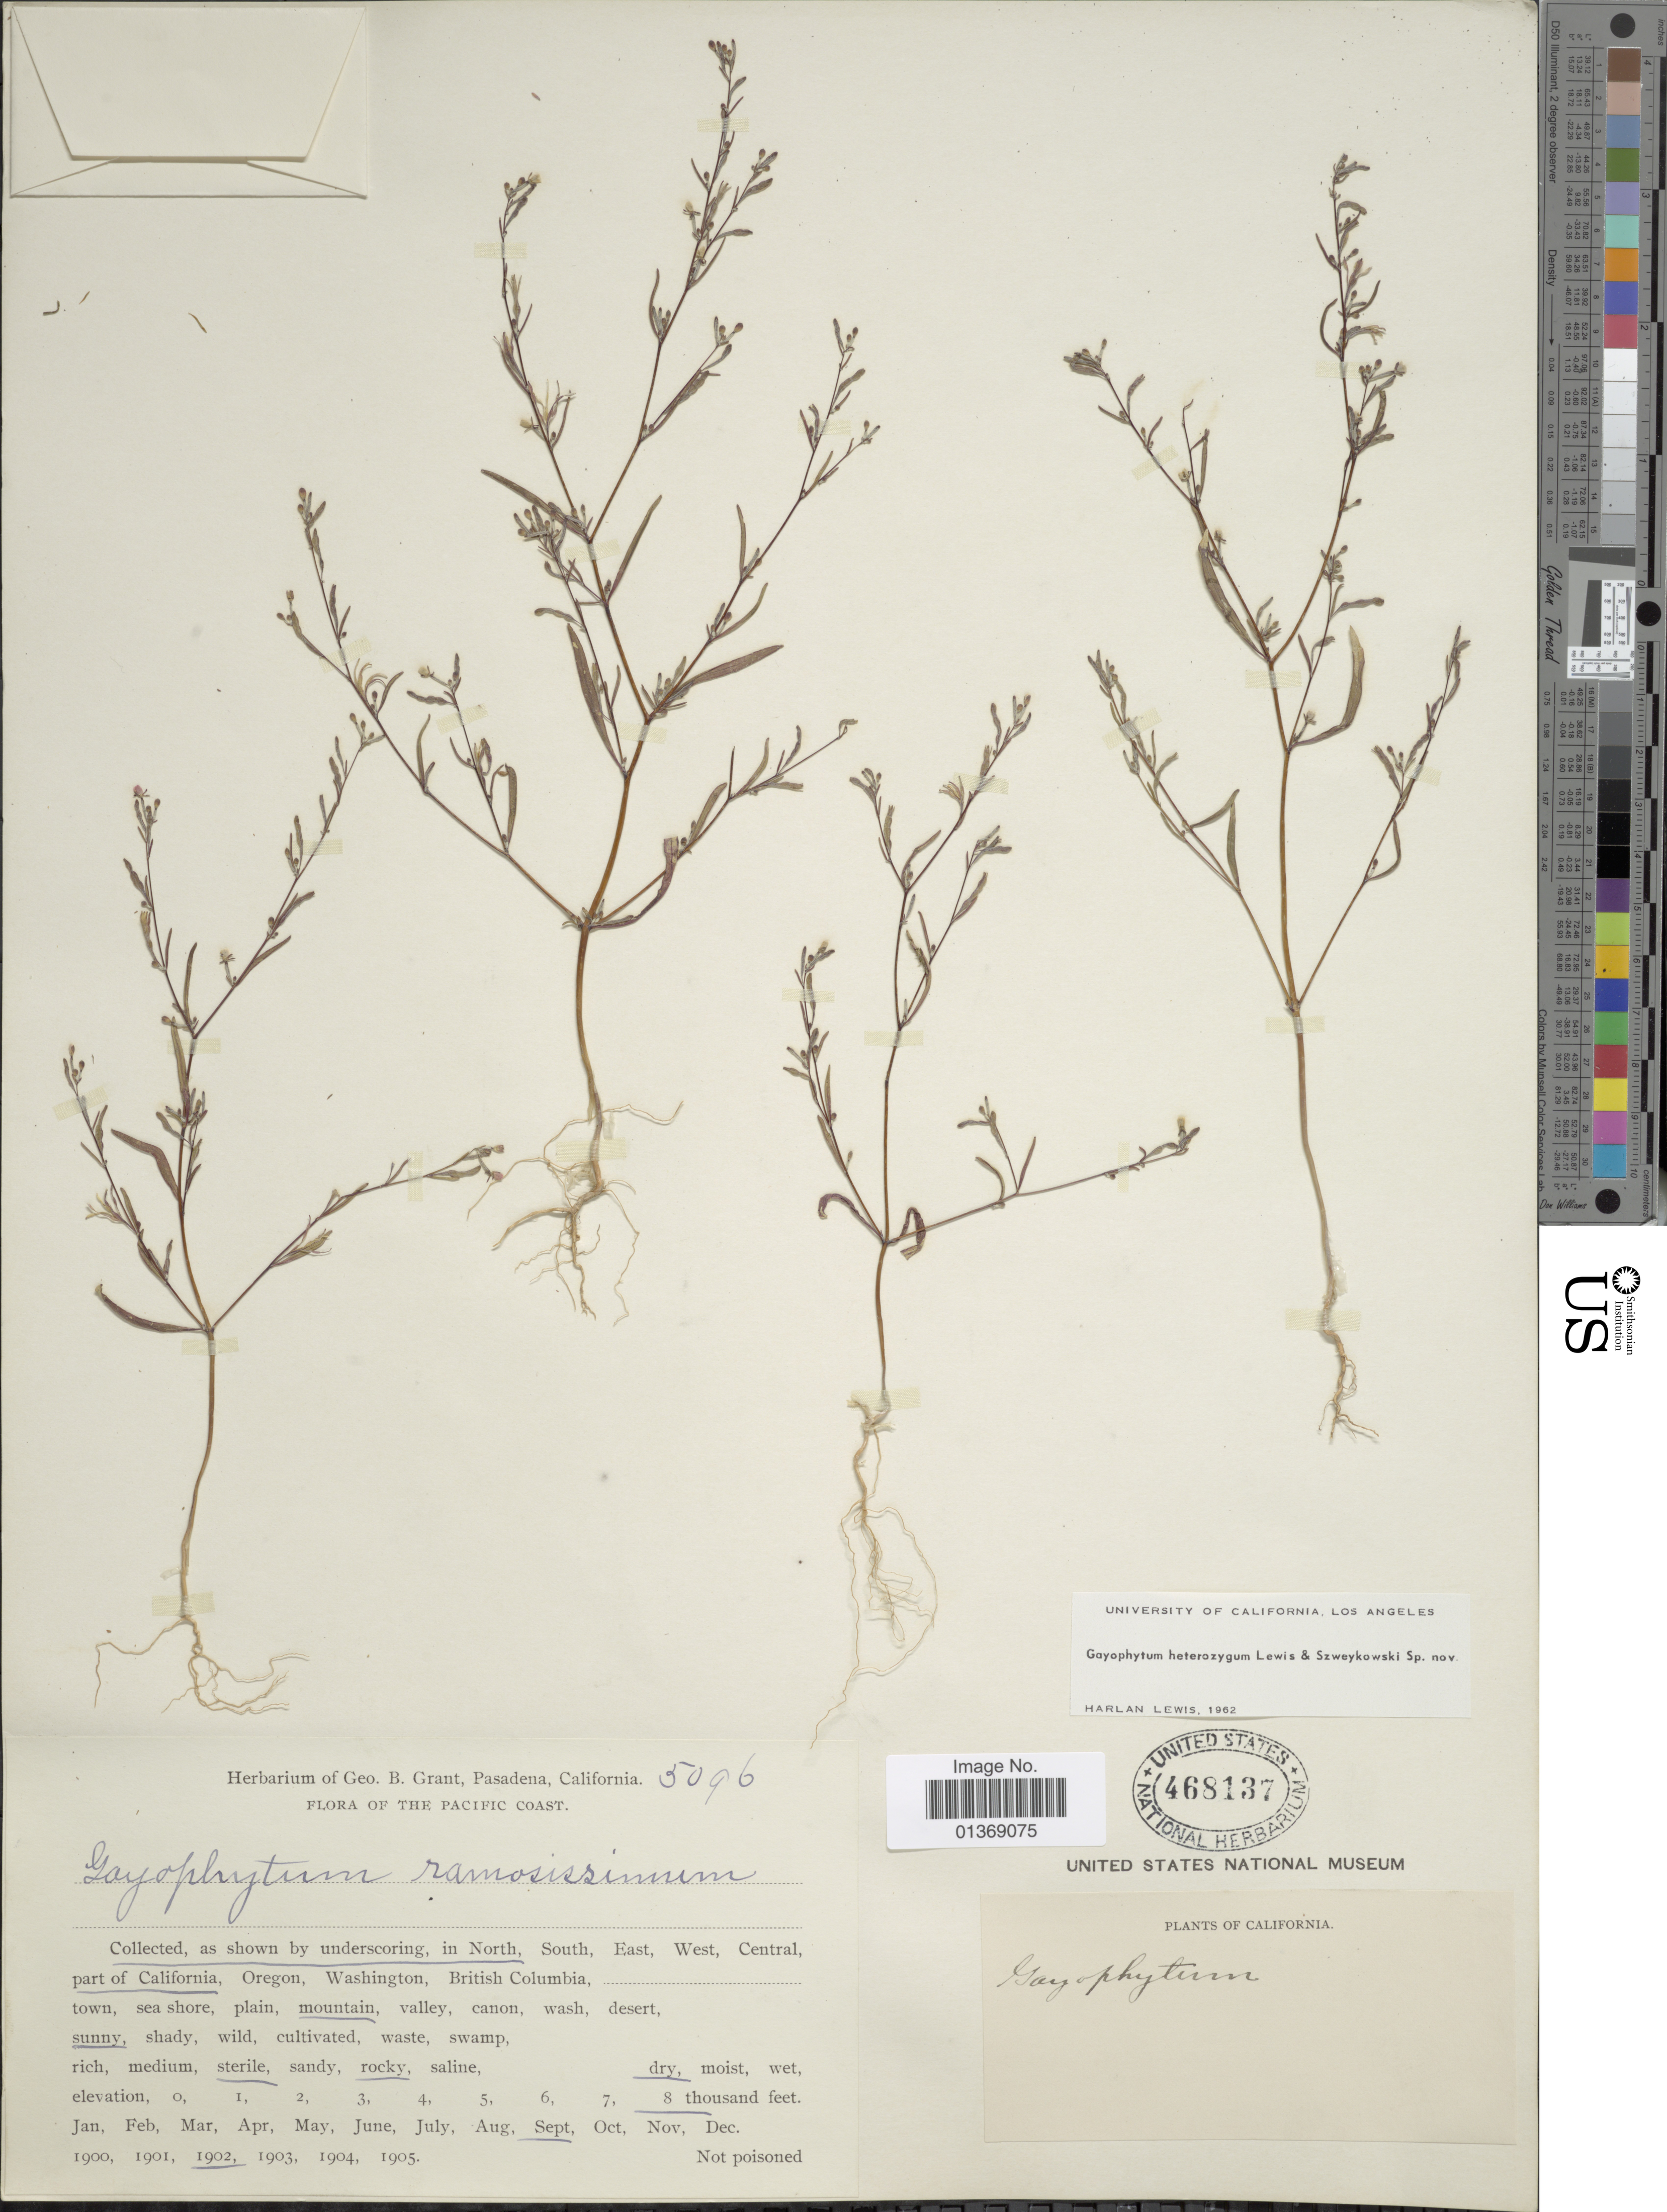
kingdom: Plantae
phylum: Tracheophyta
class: Magnoliopsida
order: Myrtales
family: Onagraceae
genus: Gayophytum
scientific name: Gayophytum heterozygum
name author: F. H. Lewis & Szweyk.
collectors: ex herb. G. B. Grant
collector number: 5096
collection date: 1902-09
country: United States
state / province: California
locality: Pacific Coast, North part of California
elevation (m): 2438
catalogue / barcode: US 468137